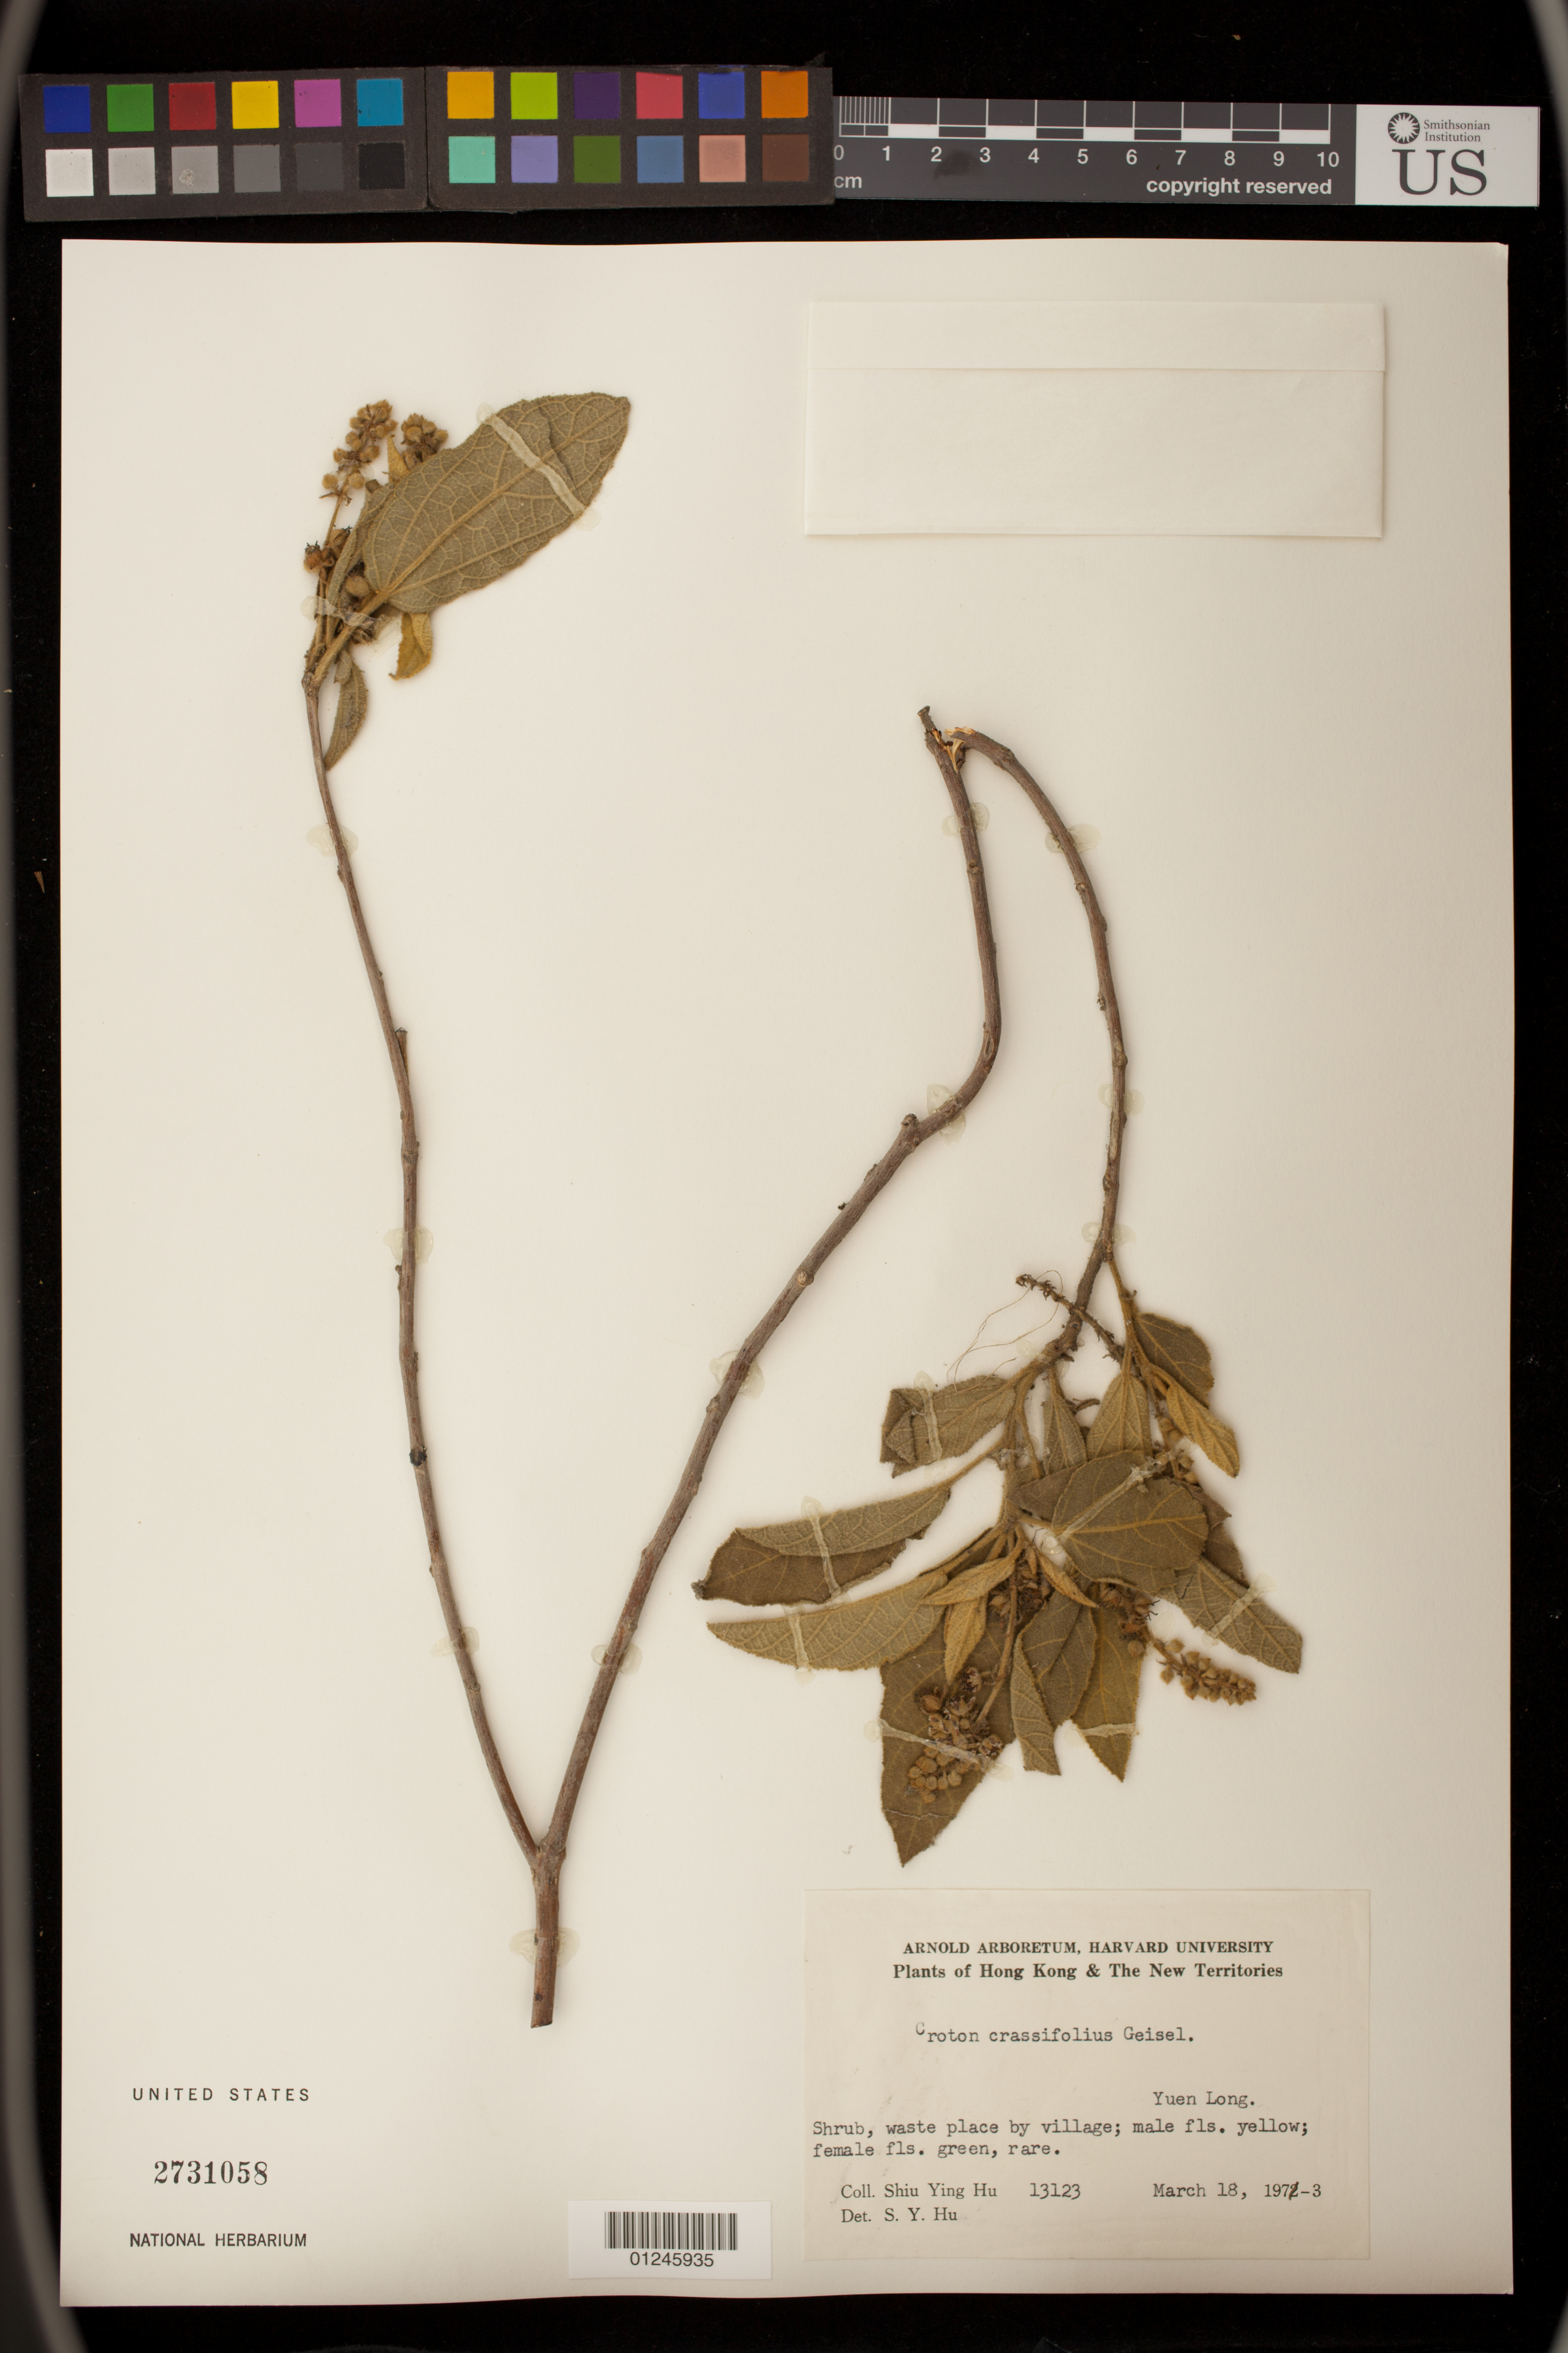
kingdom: Plantae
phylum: Tracheophyta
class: Magnoliopsida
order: Malpighiales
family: Euphorbiaceae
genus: Croton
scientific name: Croton crassifolius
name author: Geiseler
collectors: S. Y. Hu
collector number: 13123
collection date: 1973-03-18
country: China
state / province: Hong Kong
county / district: Yuen Long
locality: Waste place by village.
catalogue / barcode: US 2731058